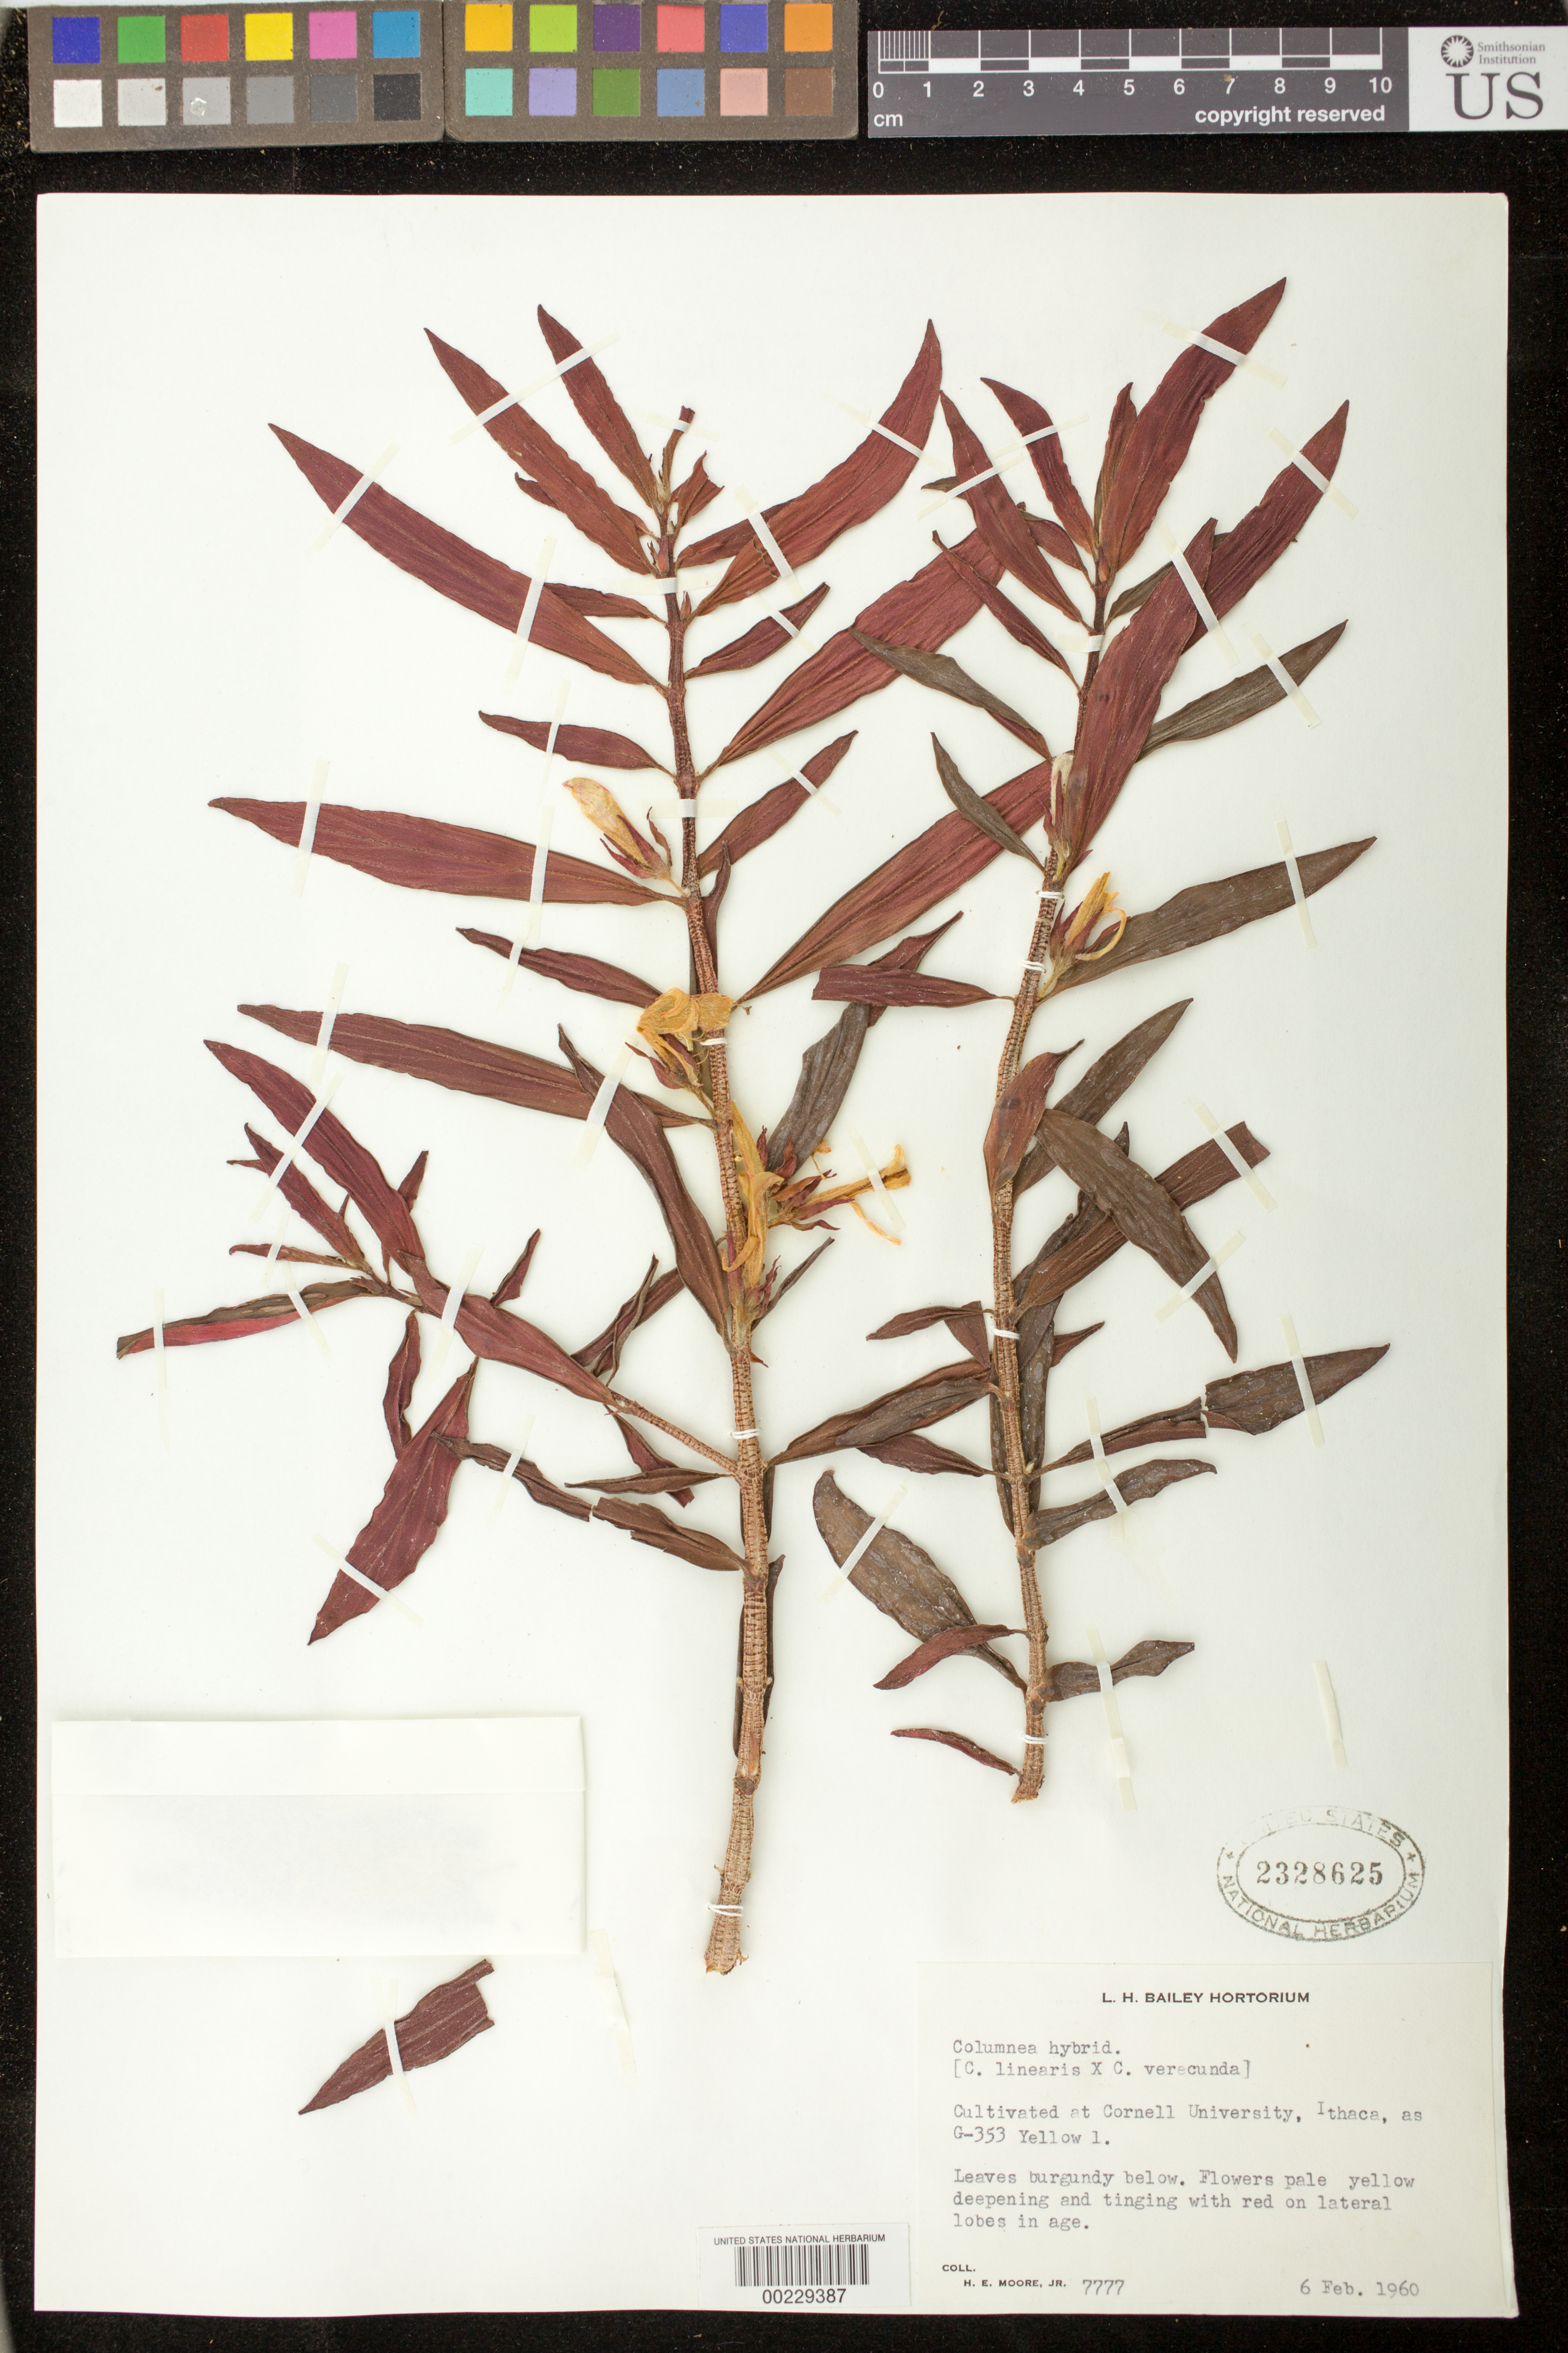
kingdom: Plantae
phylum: Tracheophyta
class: Magnoliopsida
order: Lamiales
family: Gesneriaceae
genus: Columnea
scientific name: Columnea hybrid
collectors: H. E. Moore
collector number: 7777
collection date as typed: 06 Feb 1960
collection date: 1960-02-06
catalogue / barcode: US 2328625